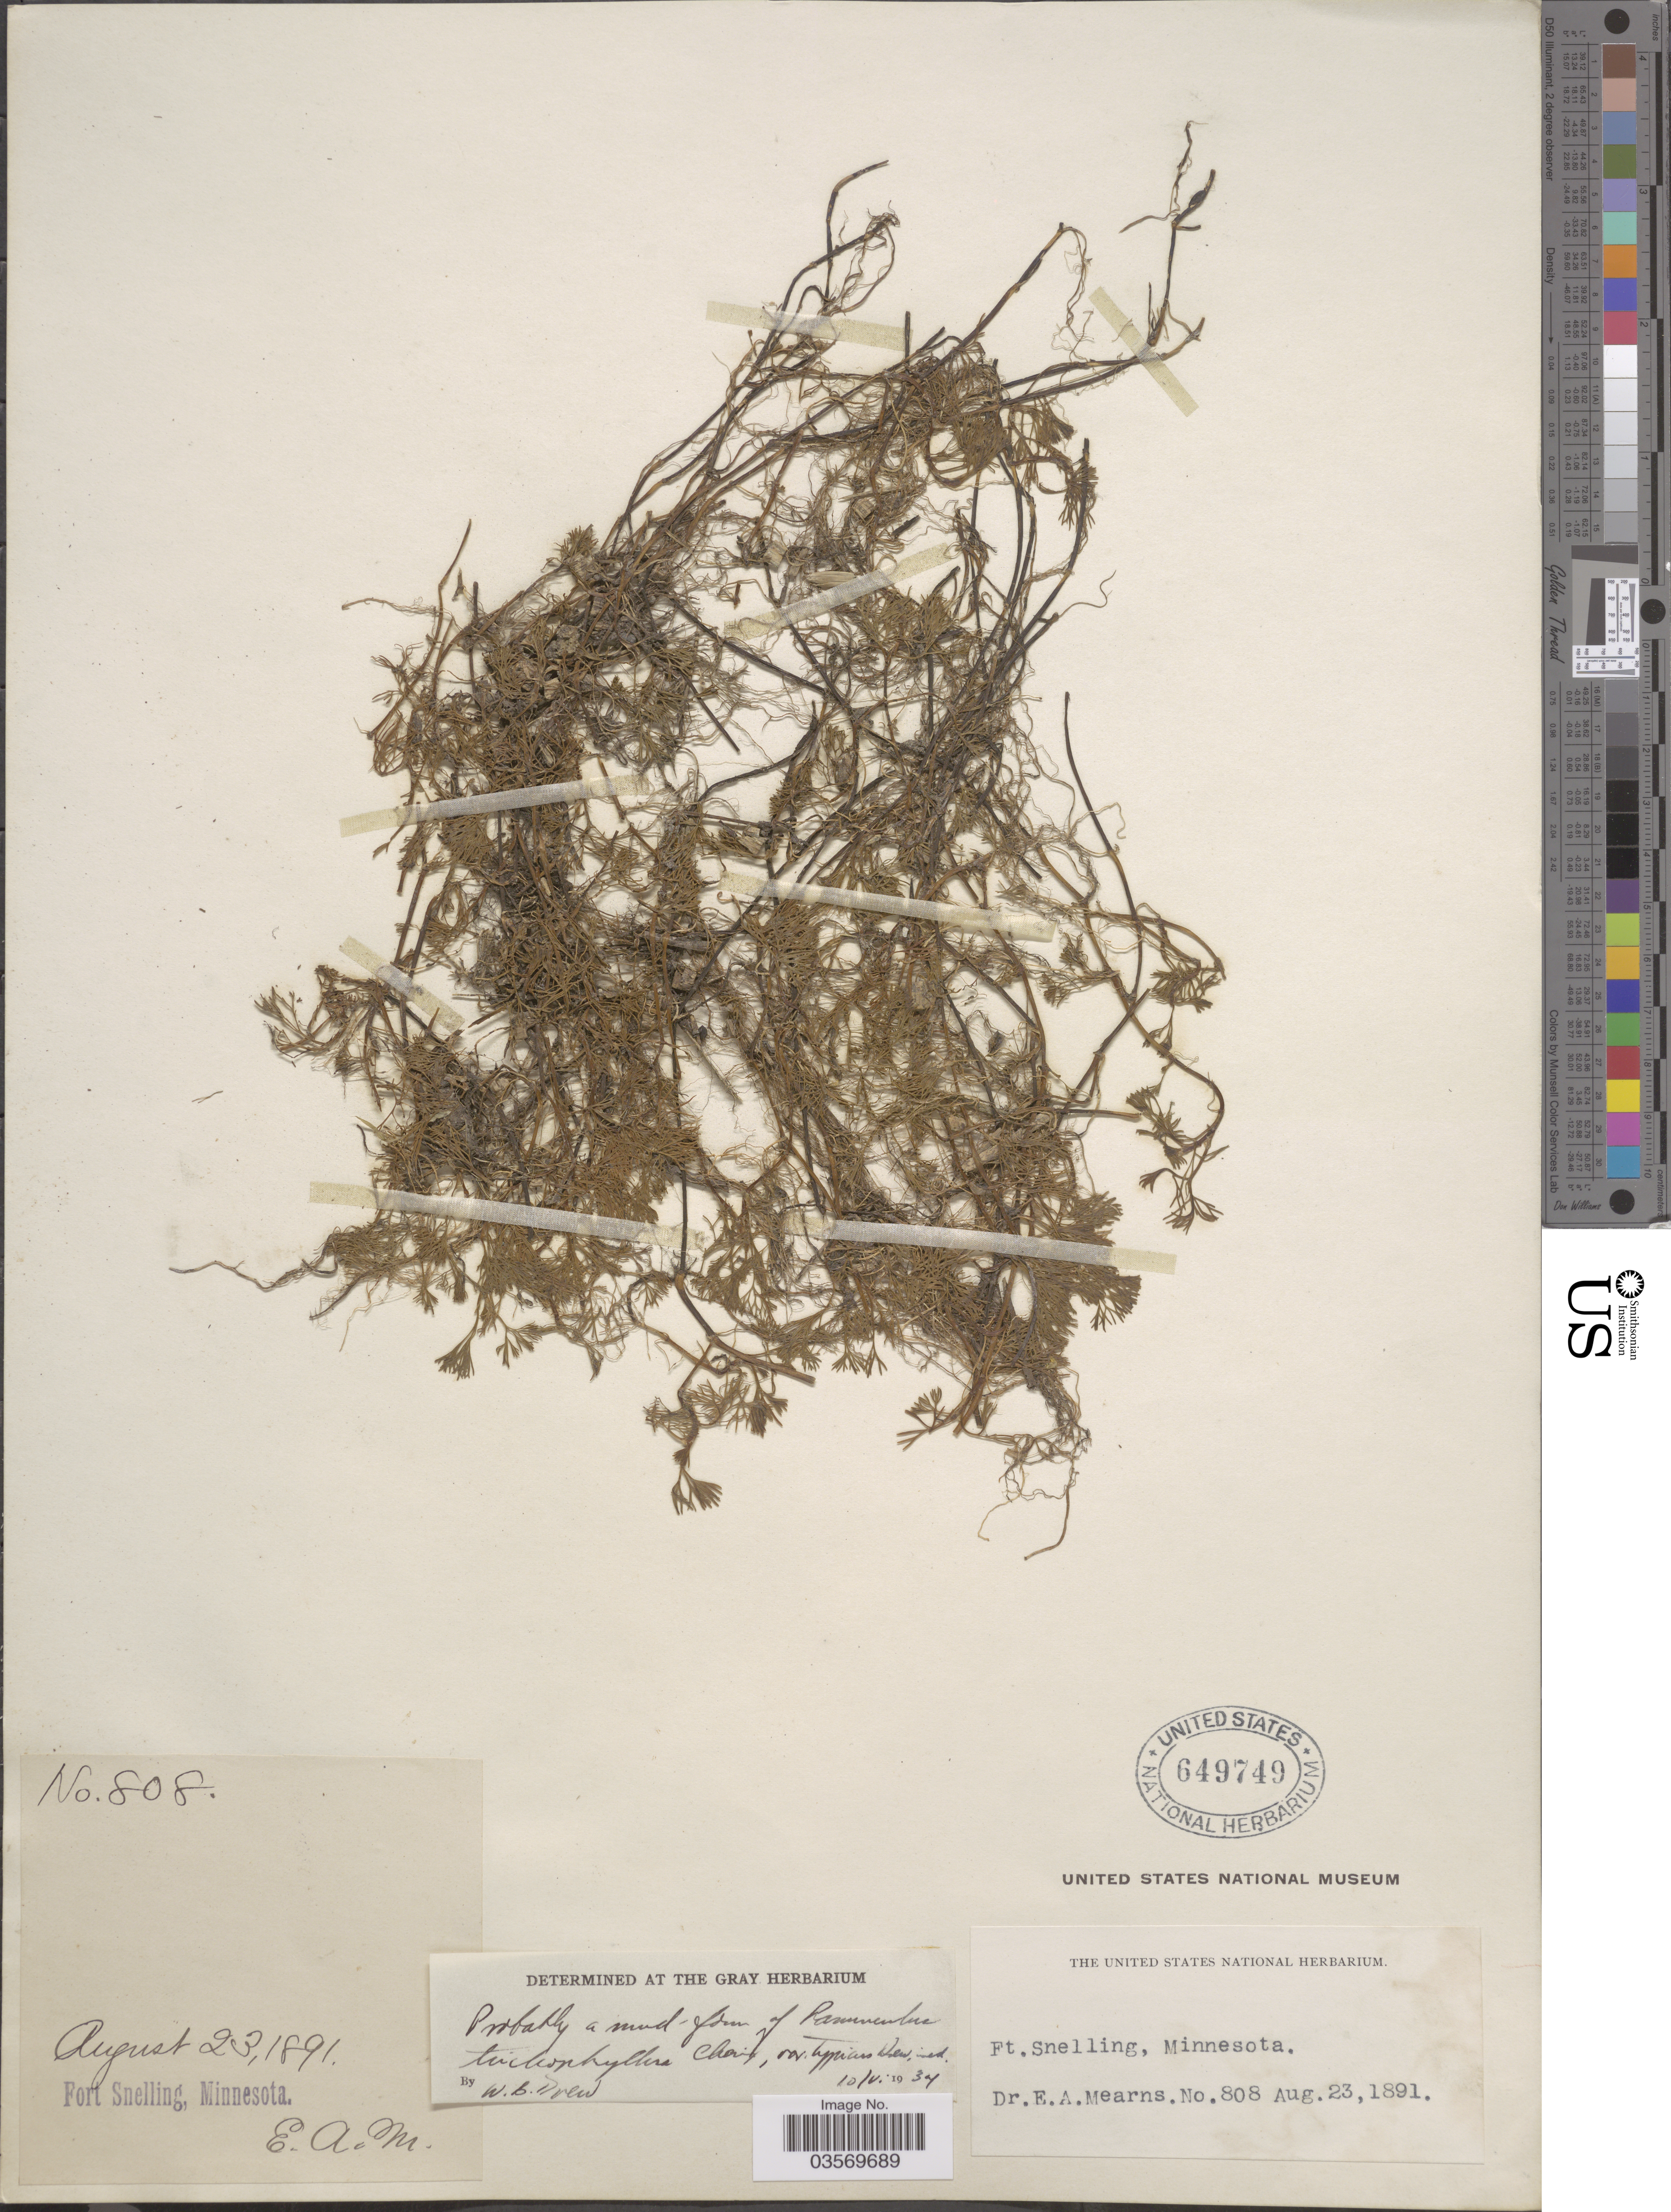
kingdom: Plantae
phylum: Tracheophyta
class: Magnoliopsida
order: Ranunculales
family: Ranunculaceae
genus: Ranunculus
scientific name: Ranunculus trichophyllus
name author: Chaix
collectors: E. A. Mearns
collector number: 808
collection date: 1891-08-23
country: United States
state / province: Minnesota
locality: Fort Snelling.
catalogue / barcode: US 649749